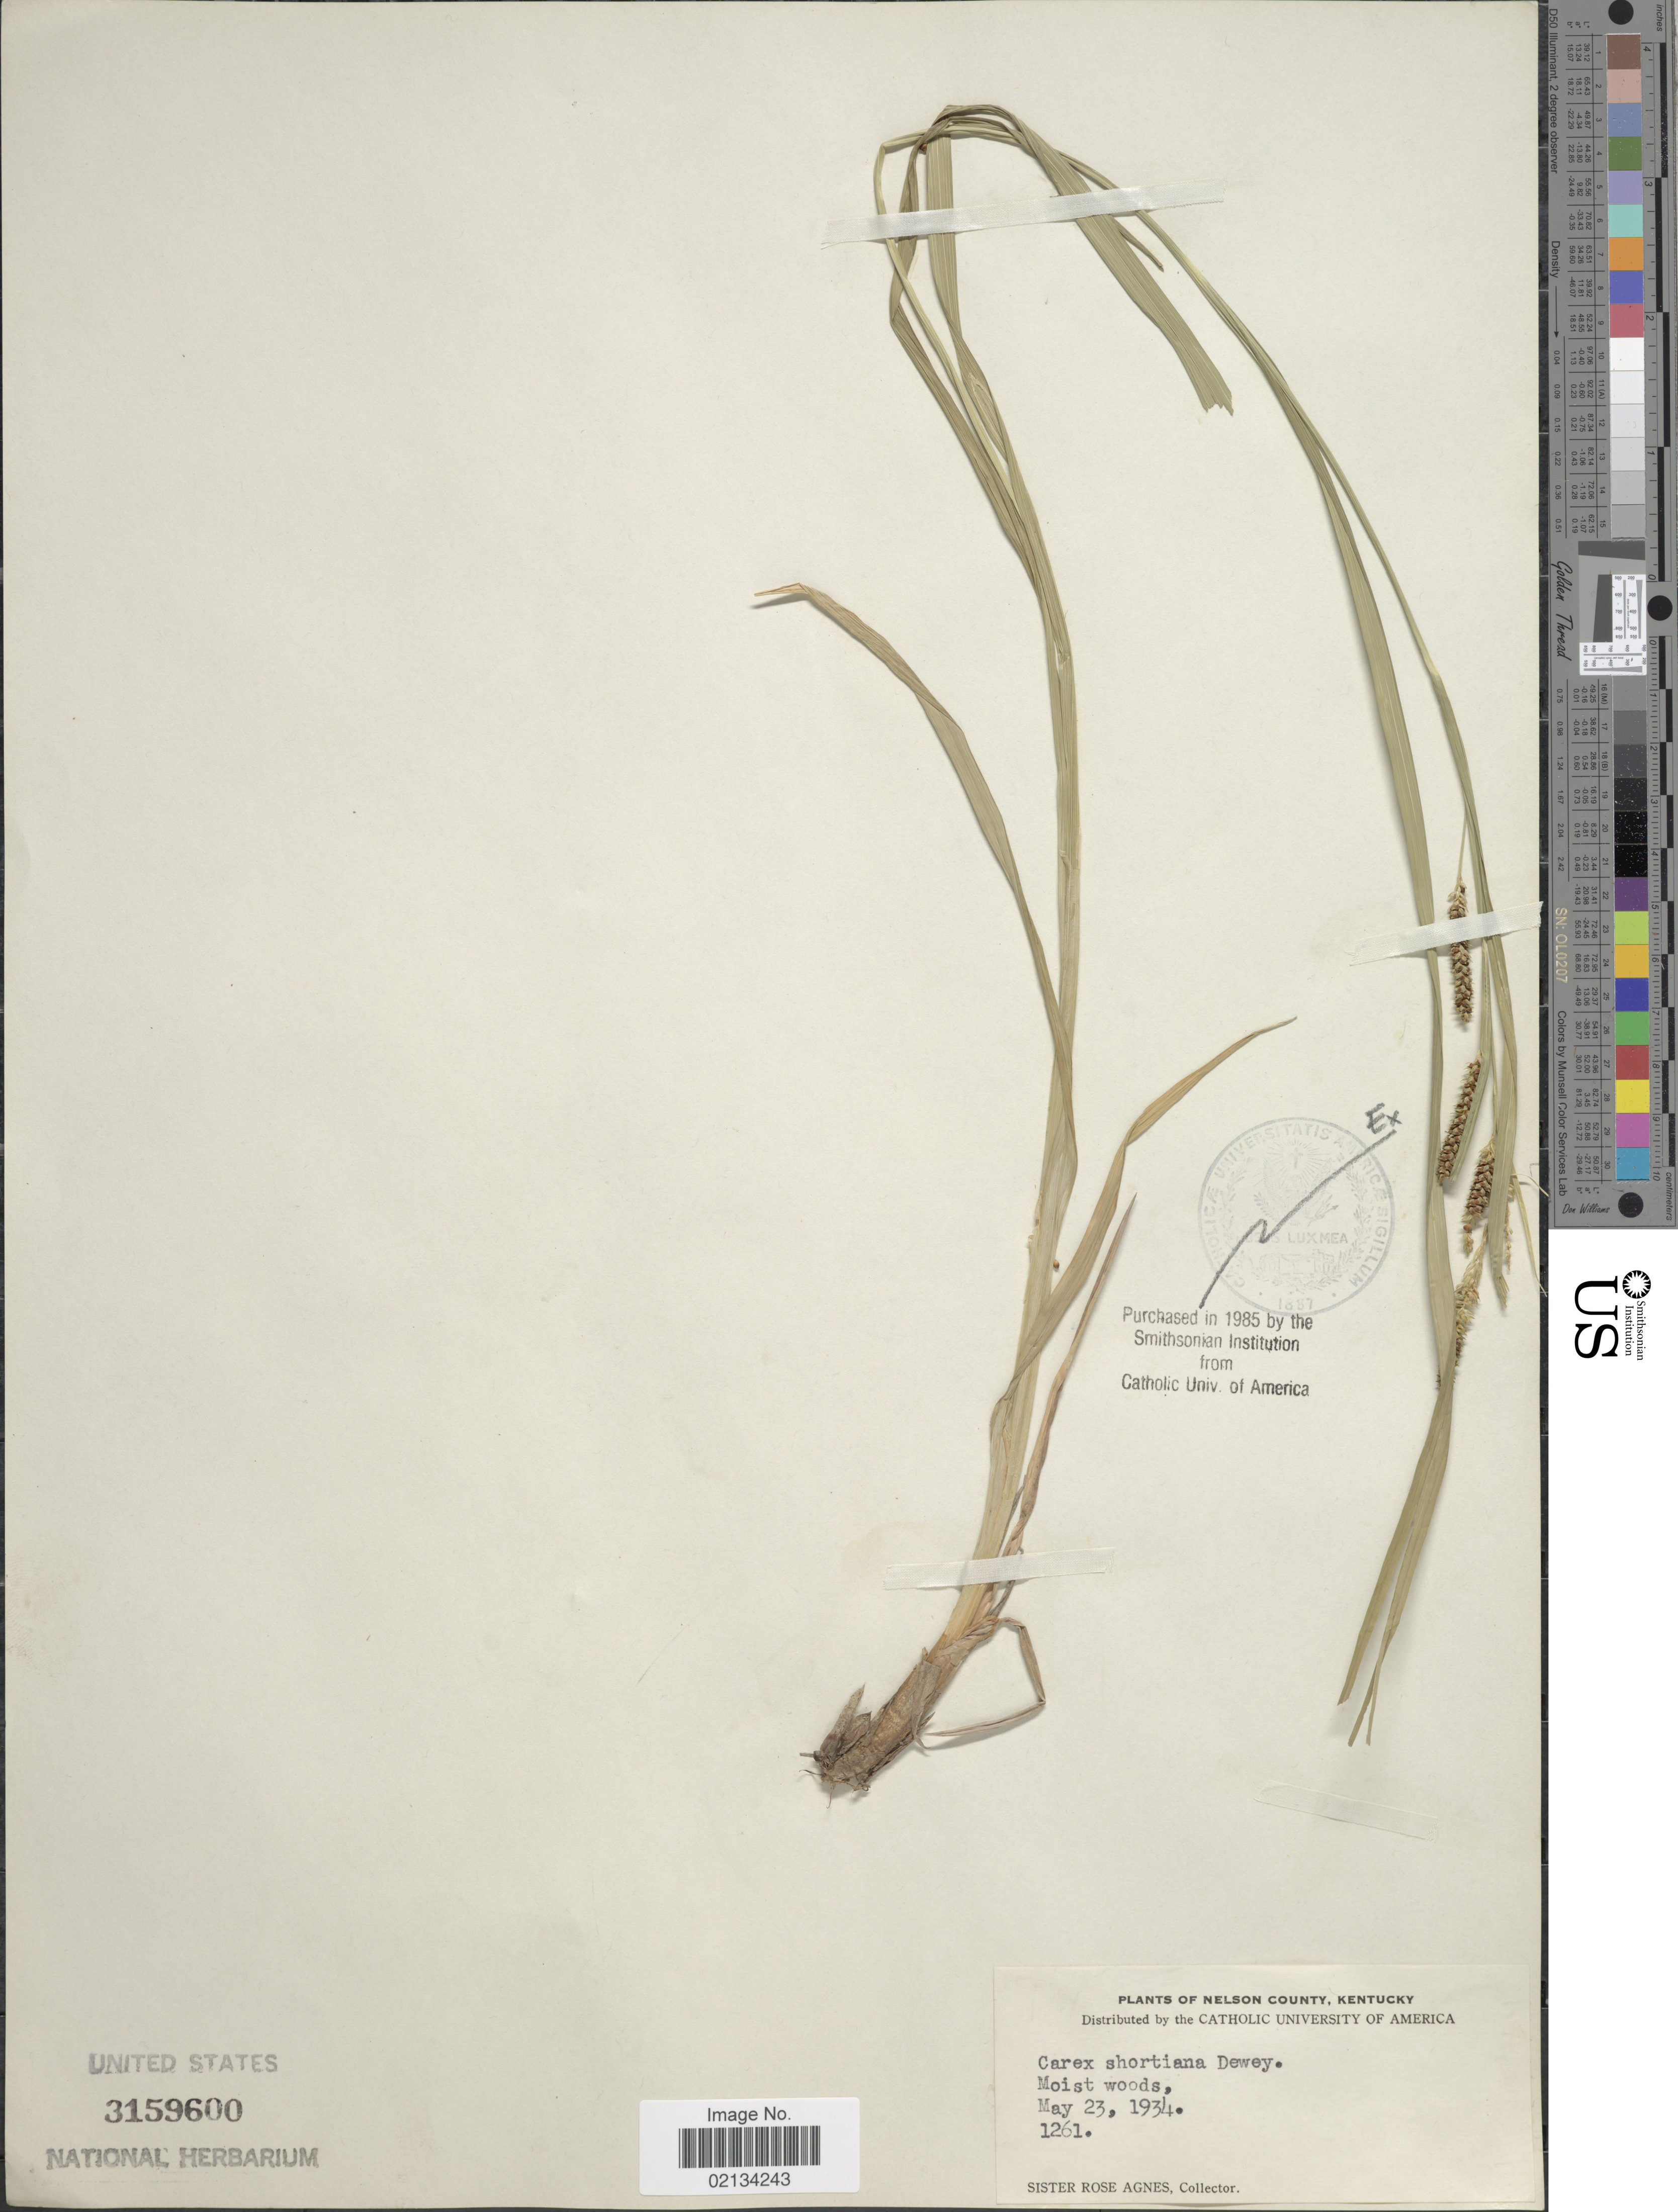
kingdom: Plantae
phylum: Tracheophyta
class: Liliopsida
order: Poales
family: Cyperaceae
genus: Carex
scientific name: Carex shortiana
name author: Dewey & Torr.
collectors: Sister Rose Agnes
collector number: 1261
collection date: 1934-05-23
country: United States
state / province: Kentucky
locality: Nelson County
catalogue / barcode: US 3159600